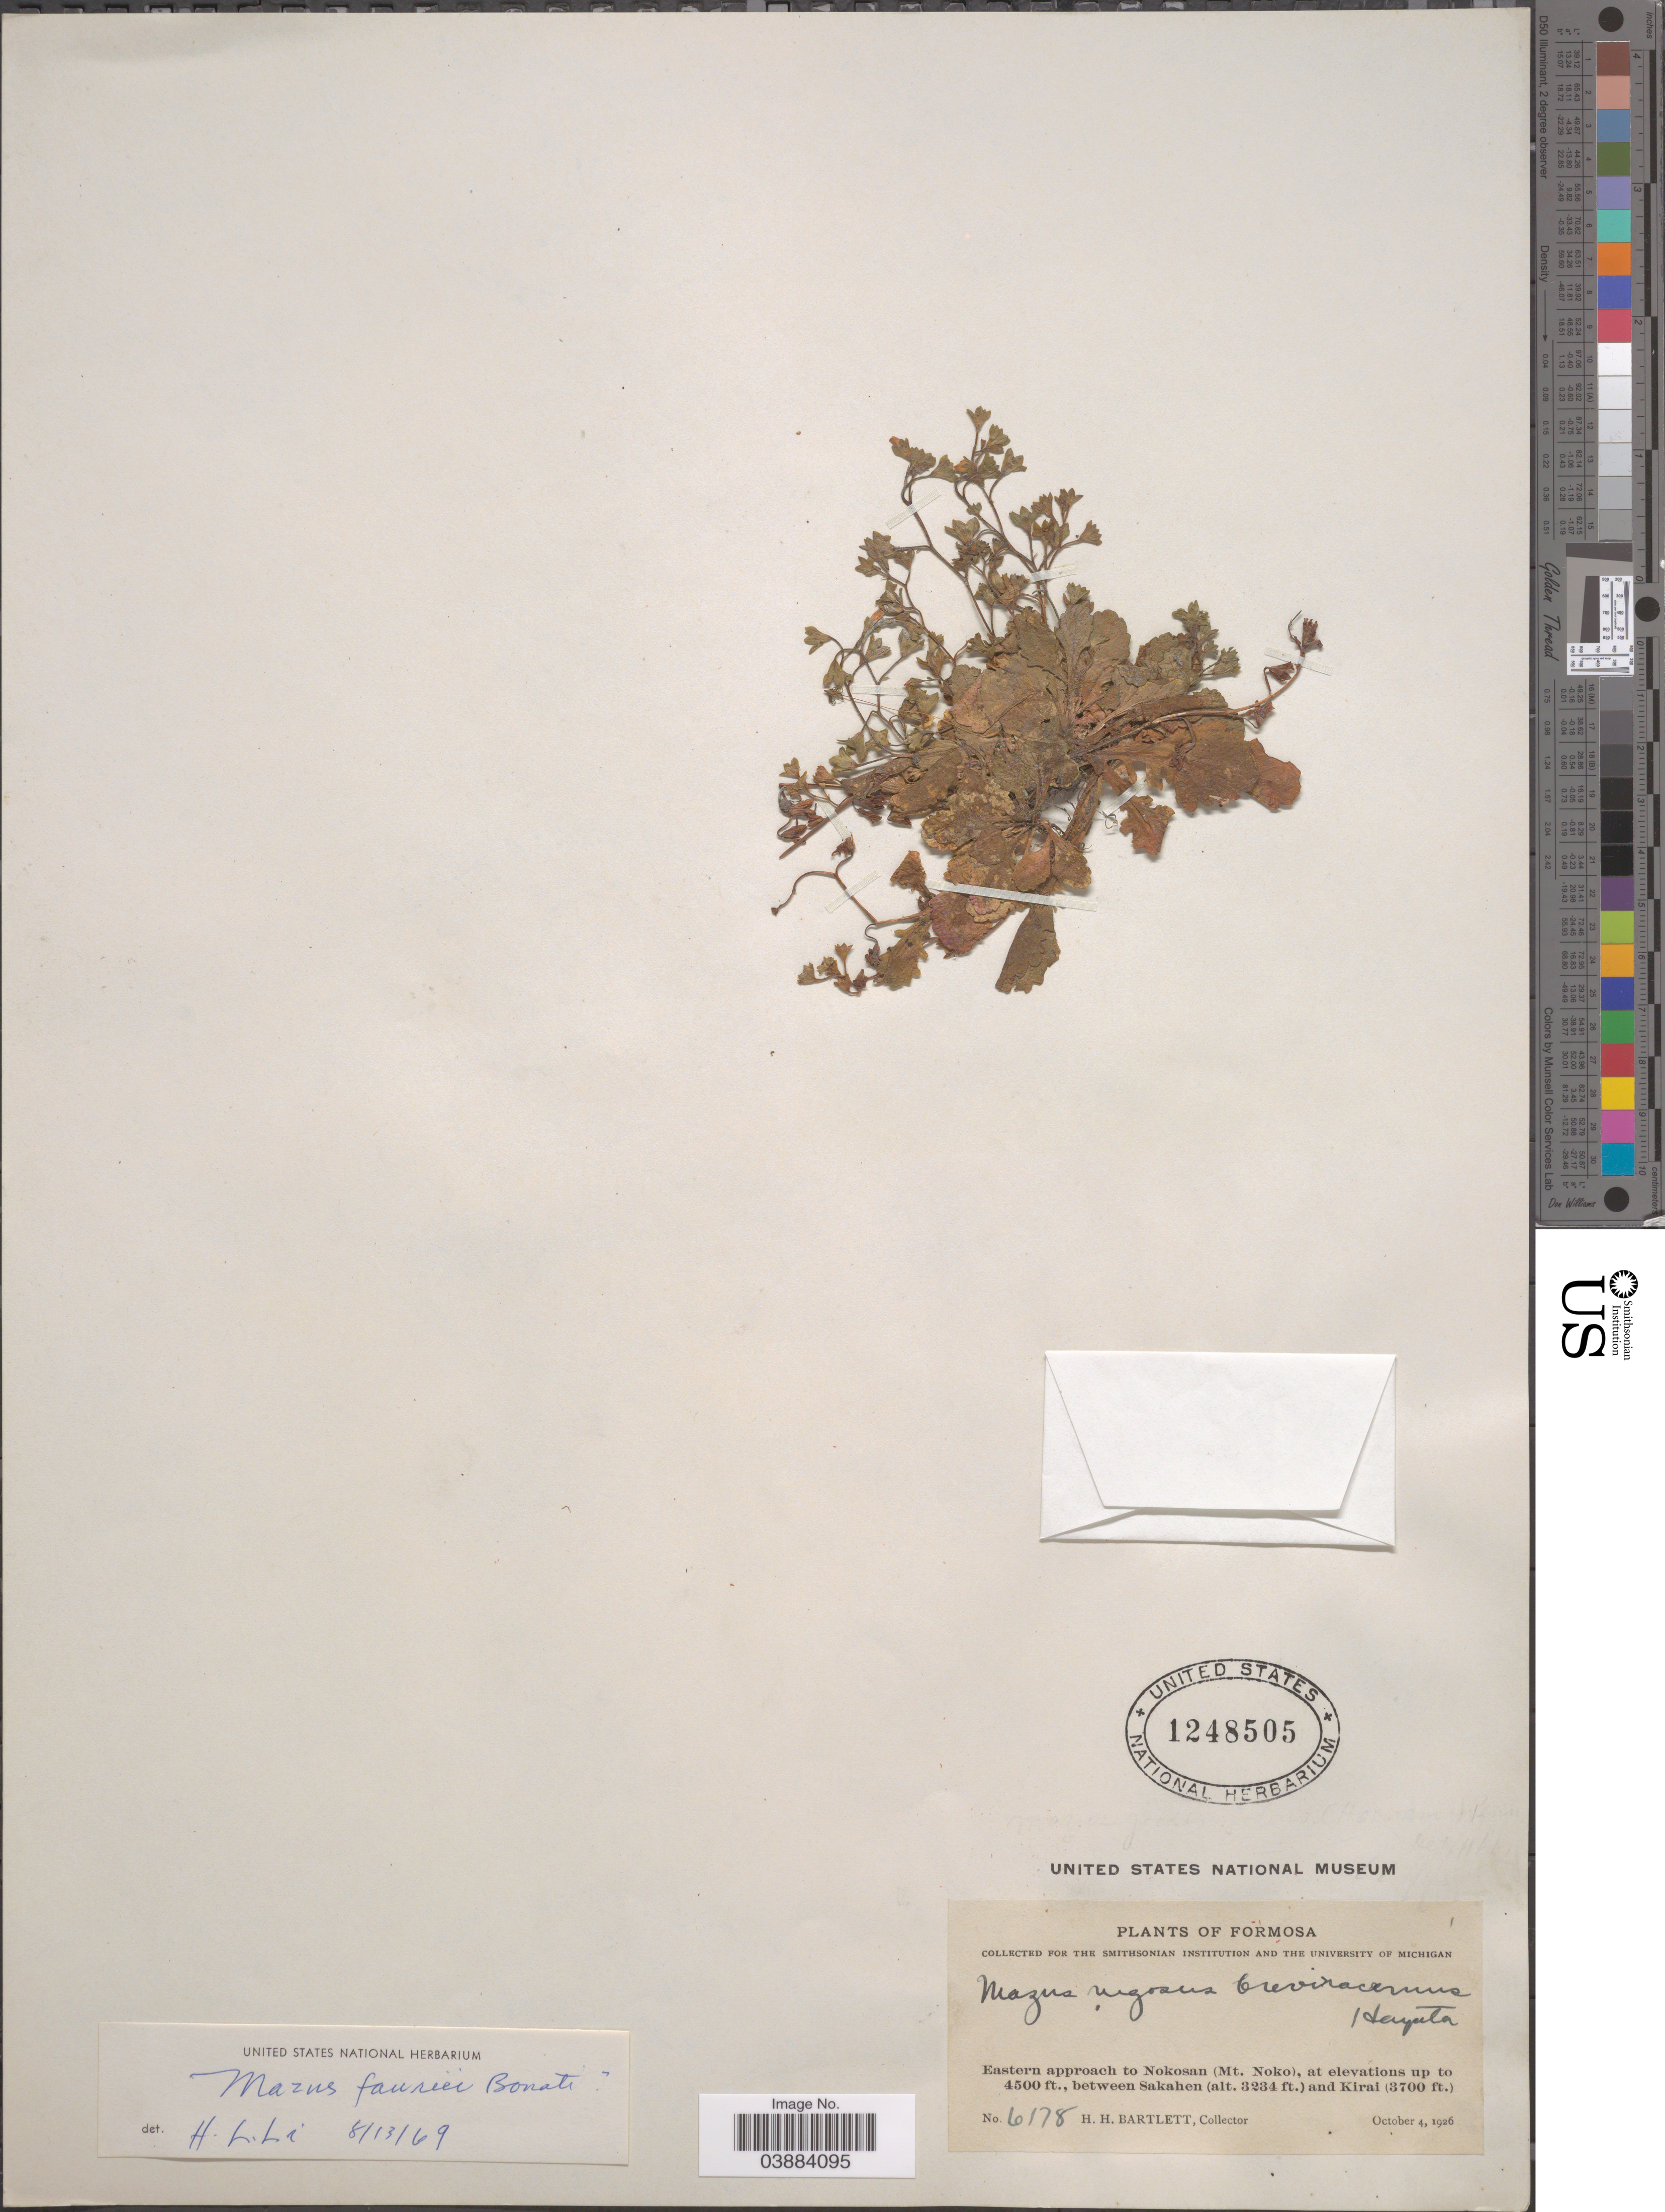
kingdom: Plantae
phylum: Tracheophyta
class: Magnoliopsida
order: Lamiales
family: Mazaceae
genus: Mazus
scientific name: Mazus fauriei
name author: Bonati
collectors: H. H. Bartlett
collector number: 6178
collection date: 1926-10-04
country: Taiwan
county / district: Hualien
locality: Eastern approach to Nokosan (Mt. Noko), between Sakahen and Kirai.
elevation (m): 986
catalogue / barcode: US 1248505